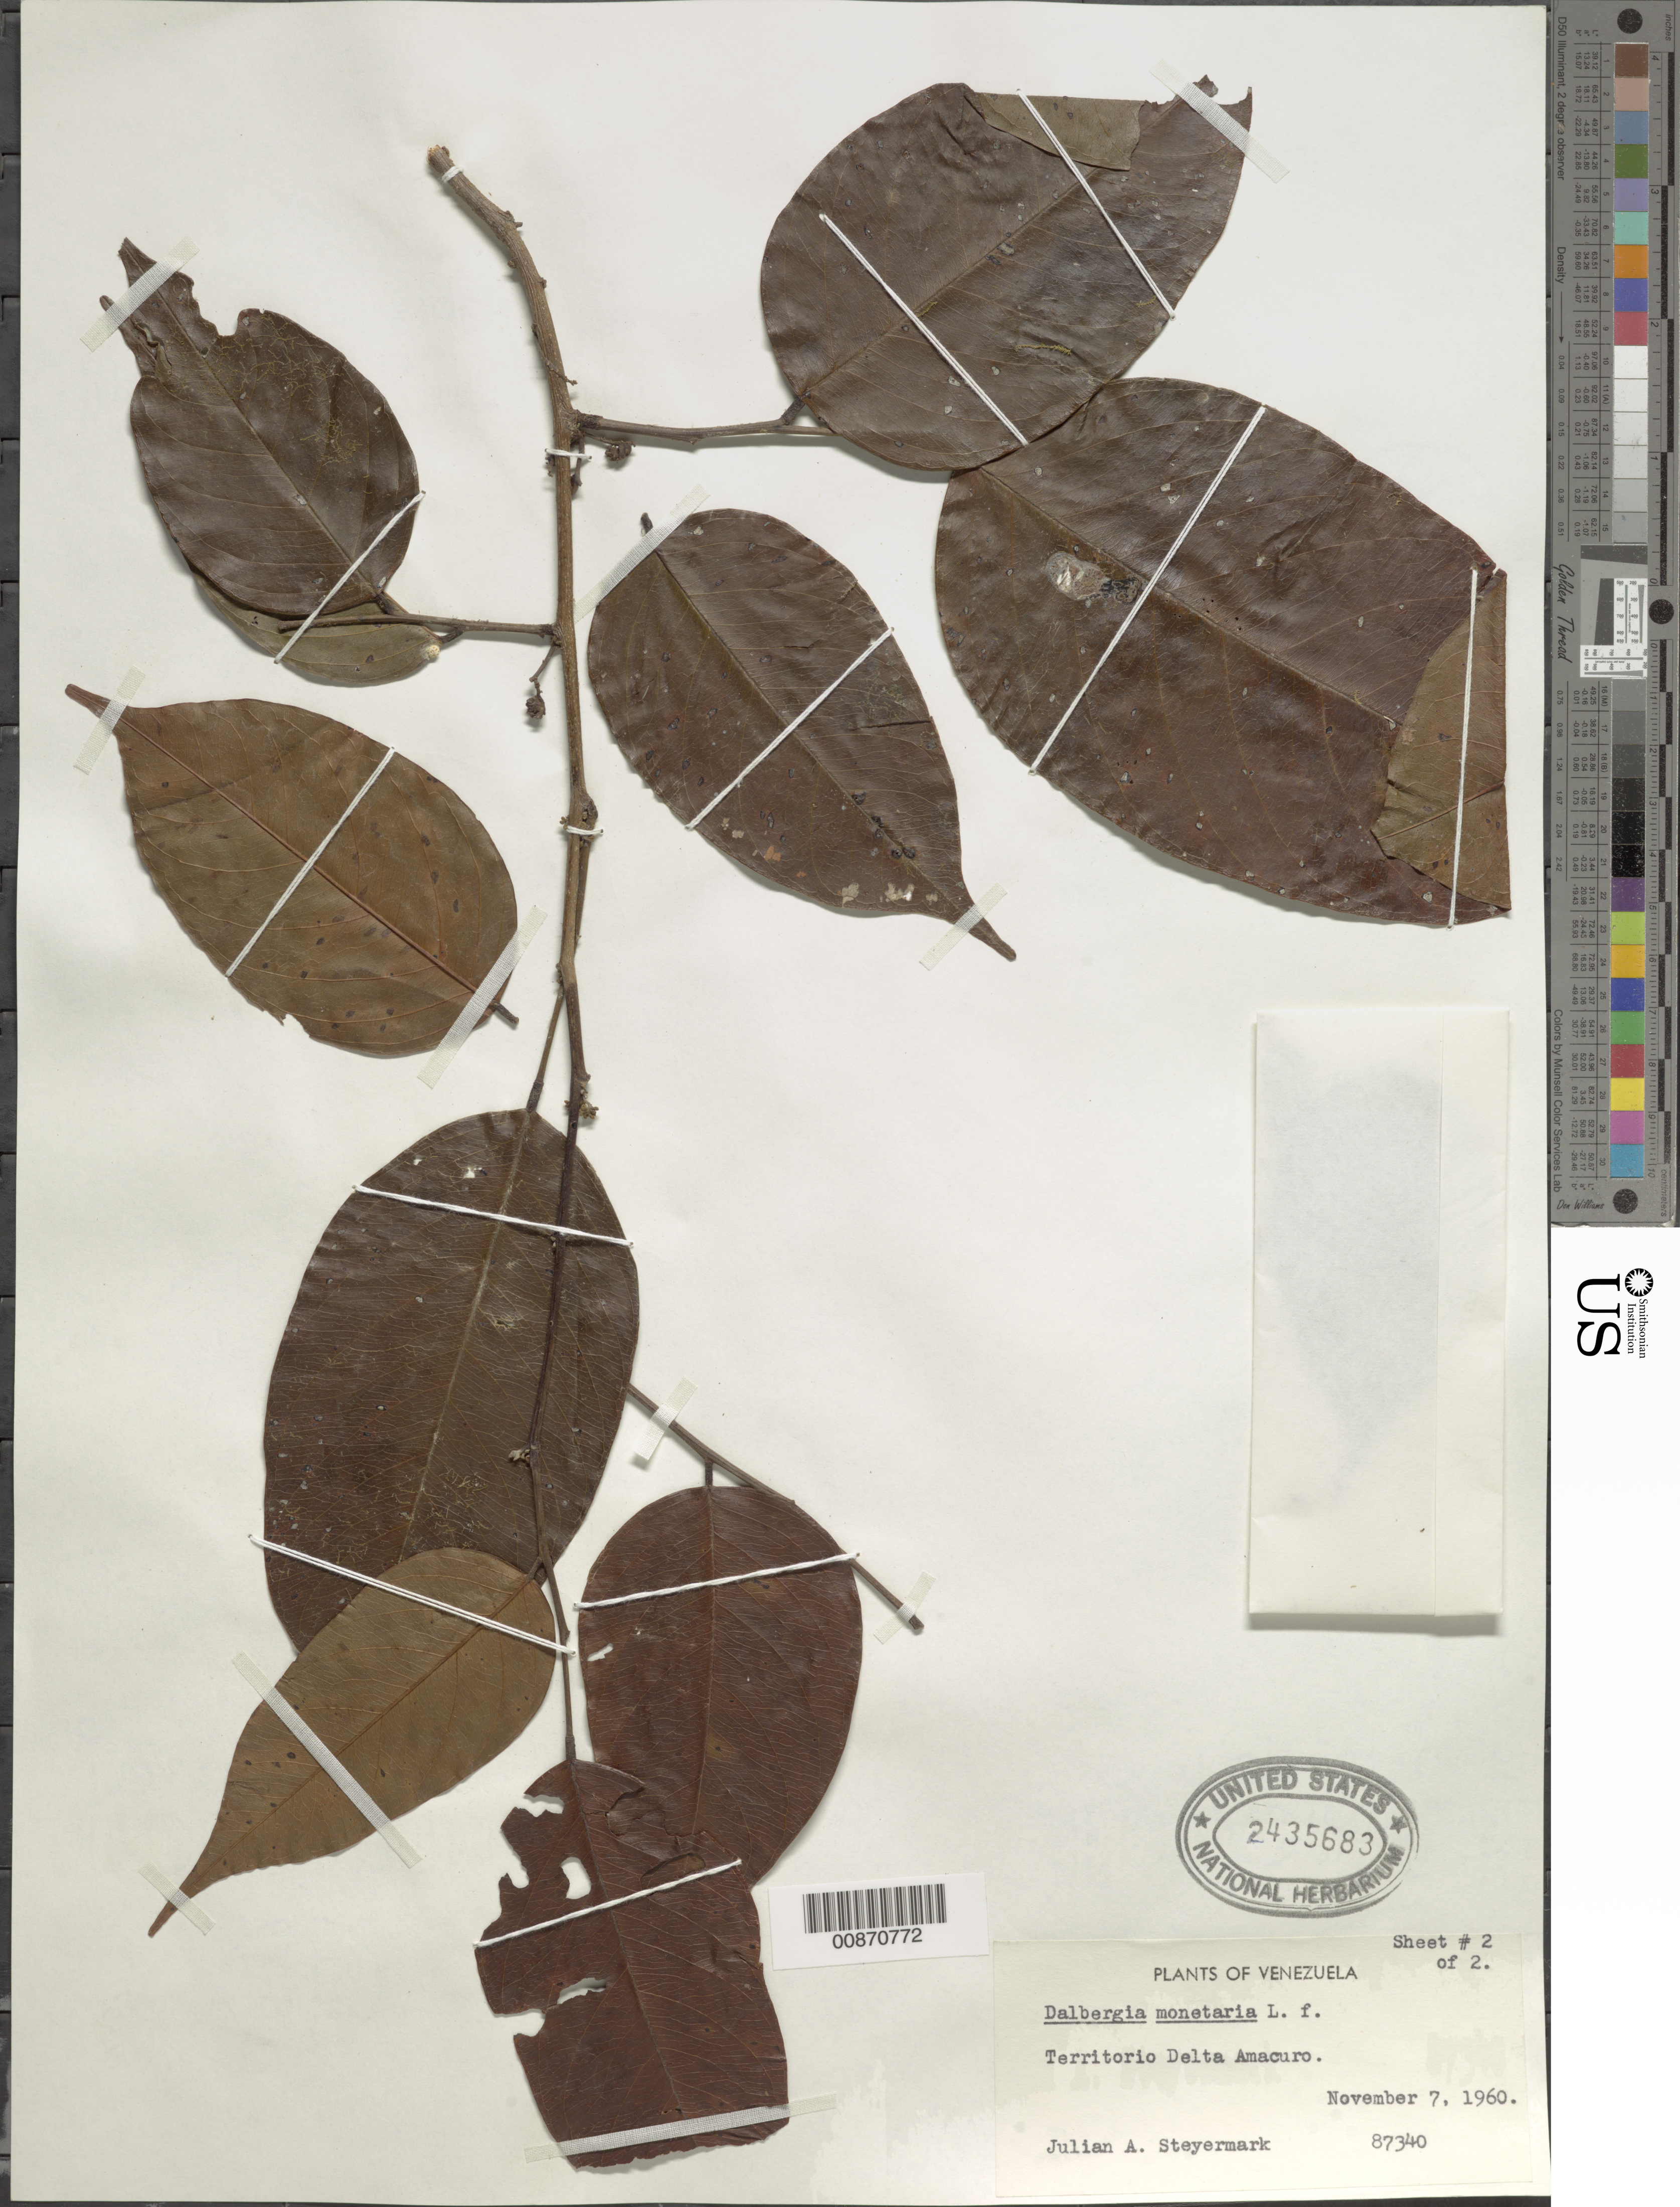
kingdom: Plantae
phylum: Tracheophyta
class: Magnoliopsida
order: Fabales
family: Fabaceae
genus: Dalbergia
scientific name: Dalbergia monetaria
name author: L. f.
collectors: J. Steyermark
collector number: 87340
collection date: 1960-11-07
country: Venezuela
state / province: Delta Amacuro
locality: Territorio Delta Amacuro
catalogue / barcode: US 2435683